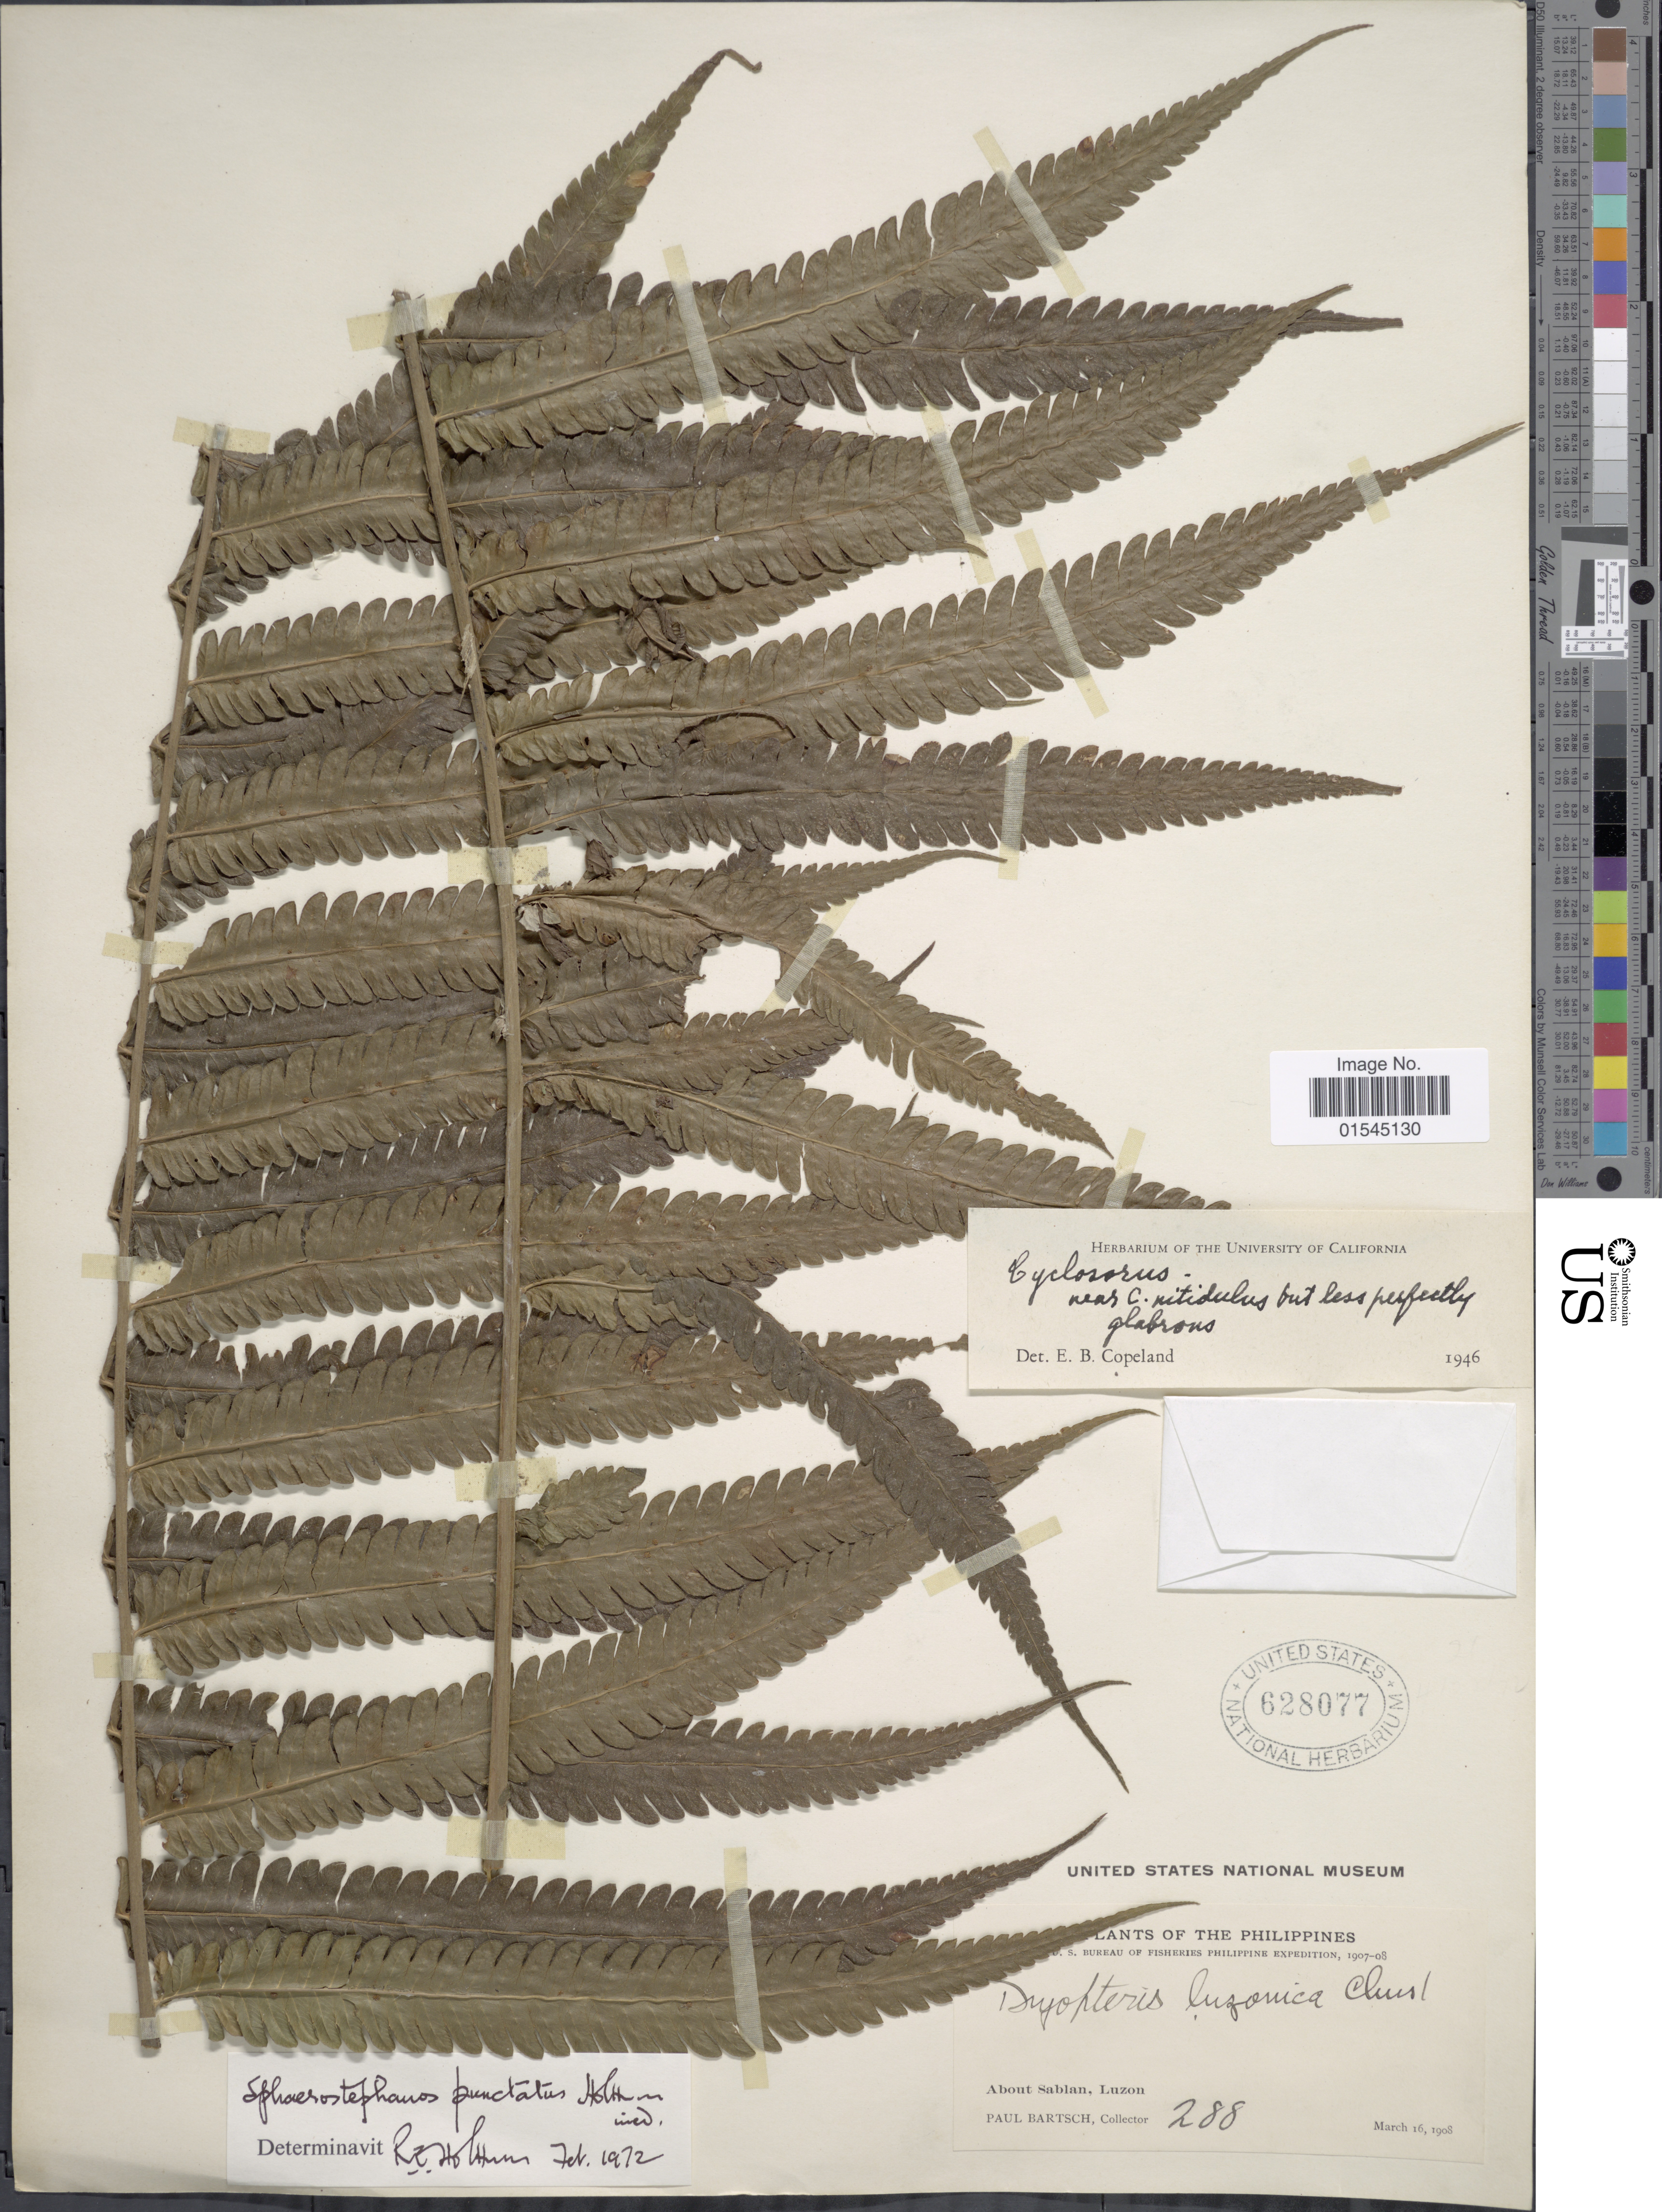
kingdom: Plantae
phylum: Tracheophyta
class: Polypodiopsida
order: Polypodiales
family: Thelypteridaceae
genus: Sphaerostephanos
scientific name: Sphaerostephanos punctatus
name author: Holttum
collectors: P. Bartsch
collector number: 288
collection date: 1908-03-16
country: Philippines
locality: About Sablan, Luzon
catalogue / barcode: US 628077